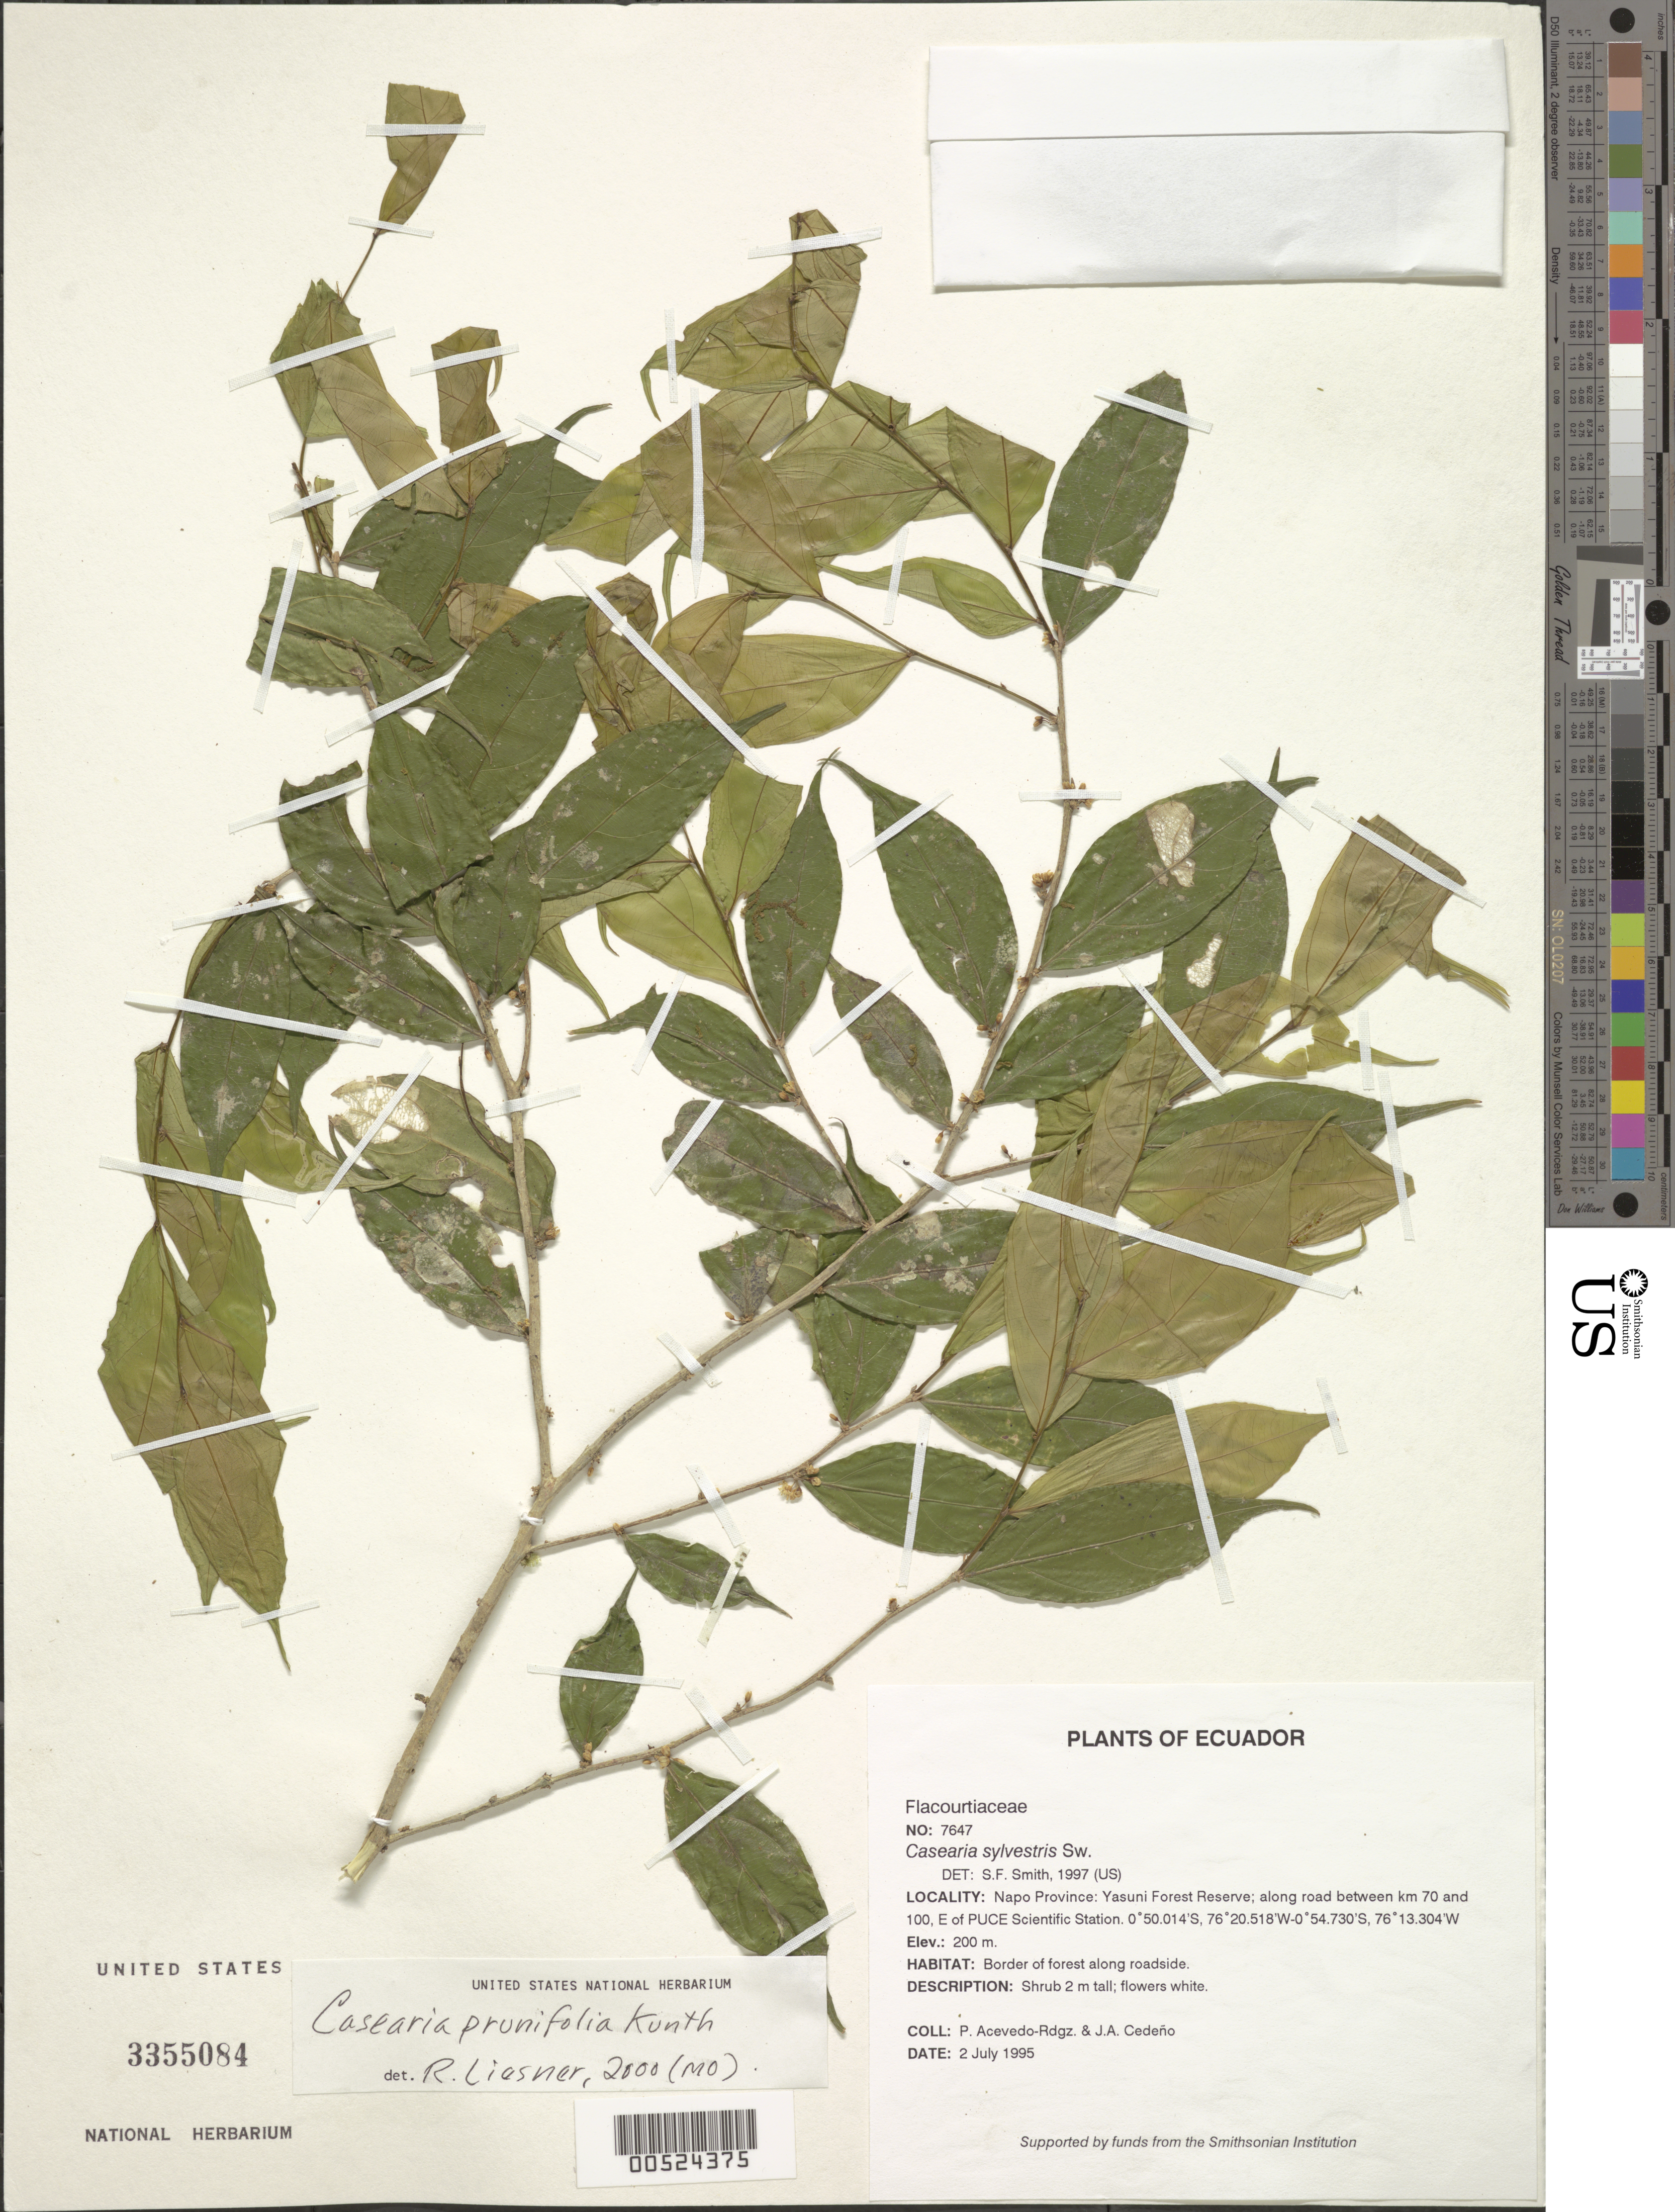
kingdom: Plantae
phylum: Tracheophyta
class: Magnoliopsida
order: Malpighiales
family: Salicaceae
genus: Casearia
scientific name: Casearia prunifolia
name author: Kunth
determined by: Liesner, R. L.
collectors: P. Acevedo-Rodr. & J. A. Cedeño M.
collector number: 7647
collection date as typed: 02 Jul 1995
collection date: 1995-07-02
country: Ecuador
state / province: Napo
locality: Napo Province: Yasuni Forest Reserve; along road between km 70 and 100, E of PUCE Scientific Station.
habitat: Border of forest along roadside.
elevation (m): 200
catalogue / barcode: US 3355084